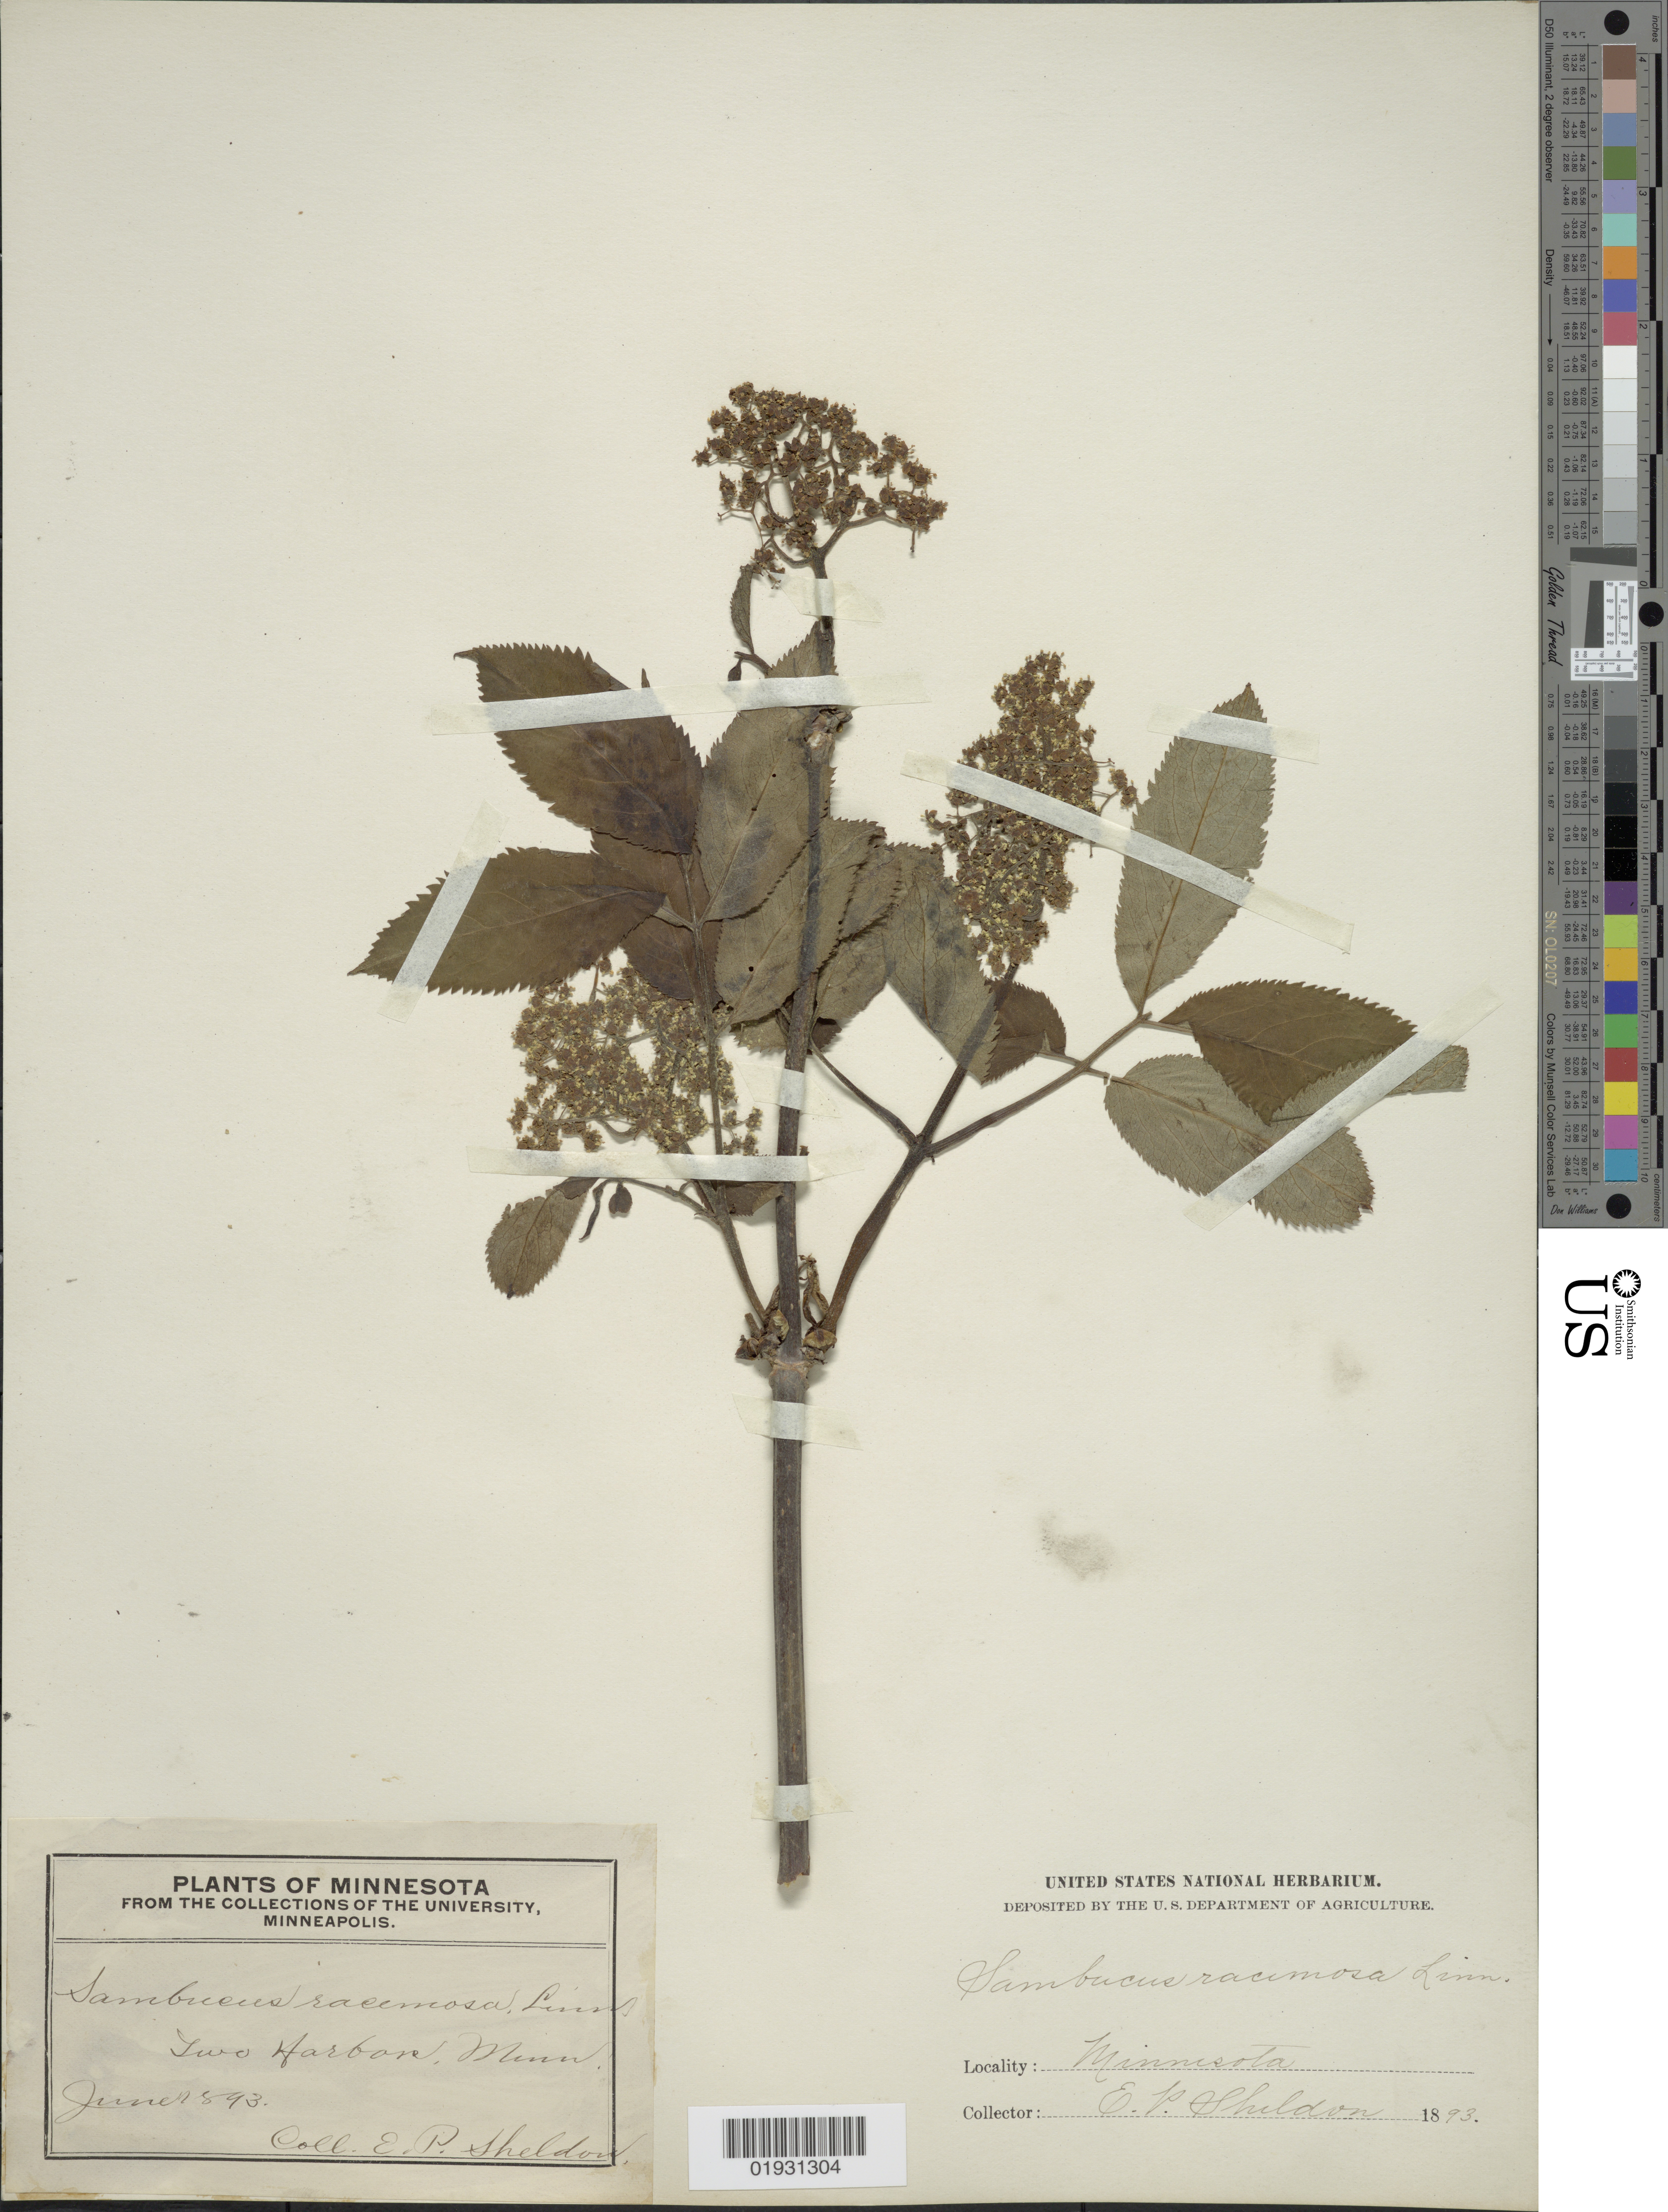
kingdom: Plantae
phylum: Tracheophyta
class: Magnoliopsida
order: Dipsacales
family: Viburnaceae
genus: Sambucus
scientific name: Sambucus racemosa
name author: L.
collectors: E. P. Sheldon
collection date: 1893-06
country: United States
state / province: Minnesota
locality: Two Harbor